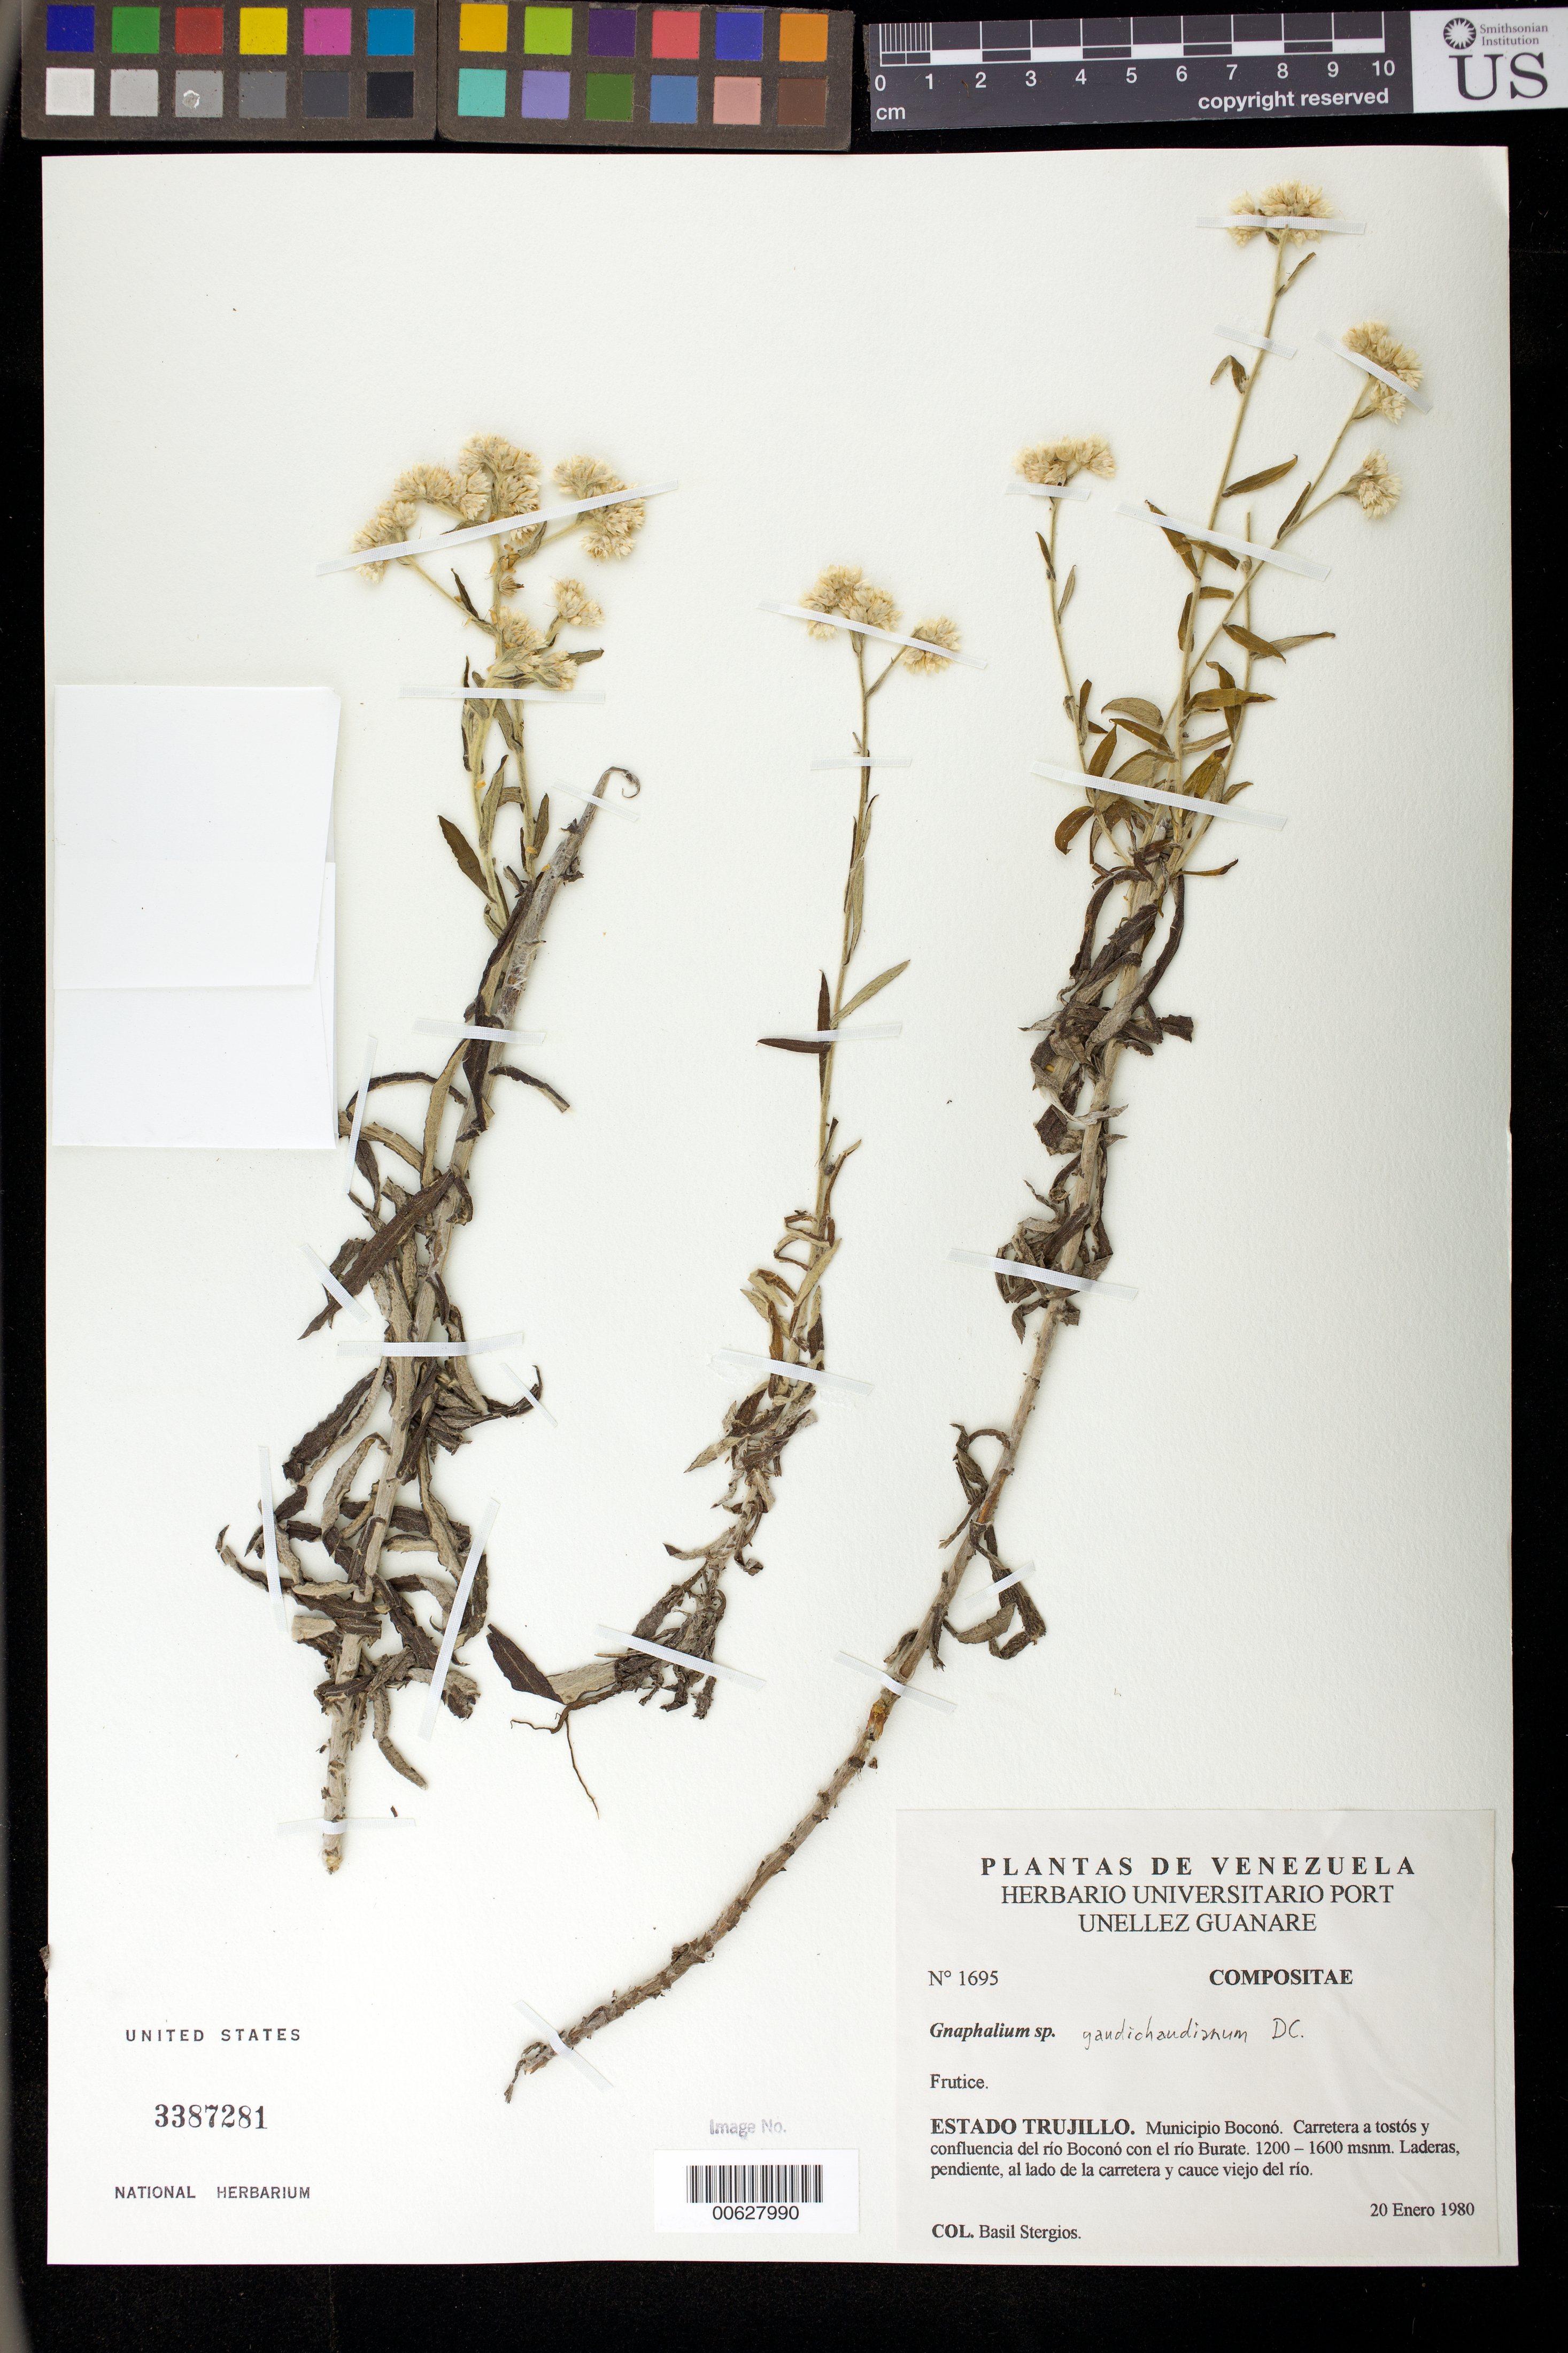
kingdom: Plantae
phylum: Tracheophyta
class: Magnoliopsida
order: Asterales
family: Asteraceae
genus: Gnaphalium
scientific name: Gnaphalium gaudichaudianum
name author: DC.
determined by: Robinson, Harold E., (US)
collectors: B. G. Stergios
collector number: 1695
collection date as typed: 20 Jan 1980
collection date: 1980-01-20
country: Venezuela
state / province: Trujillo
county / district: Boconó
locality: Carretera a tostós y confluencia del río Boconó con el río Burate.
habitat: Ladera, pendiente, al lado de la carretera y cauce viejo del río.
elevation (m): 1200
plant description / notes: PORT, US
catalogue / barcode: US 3387281